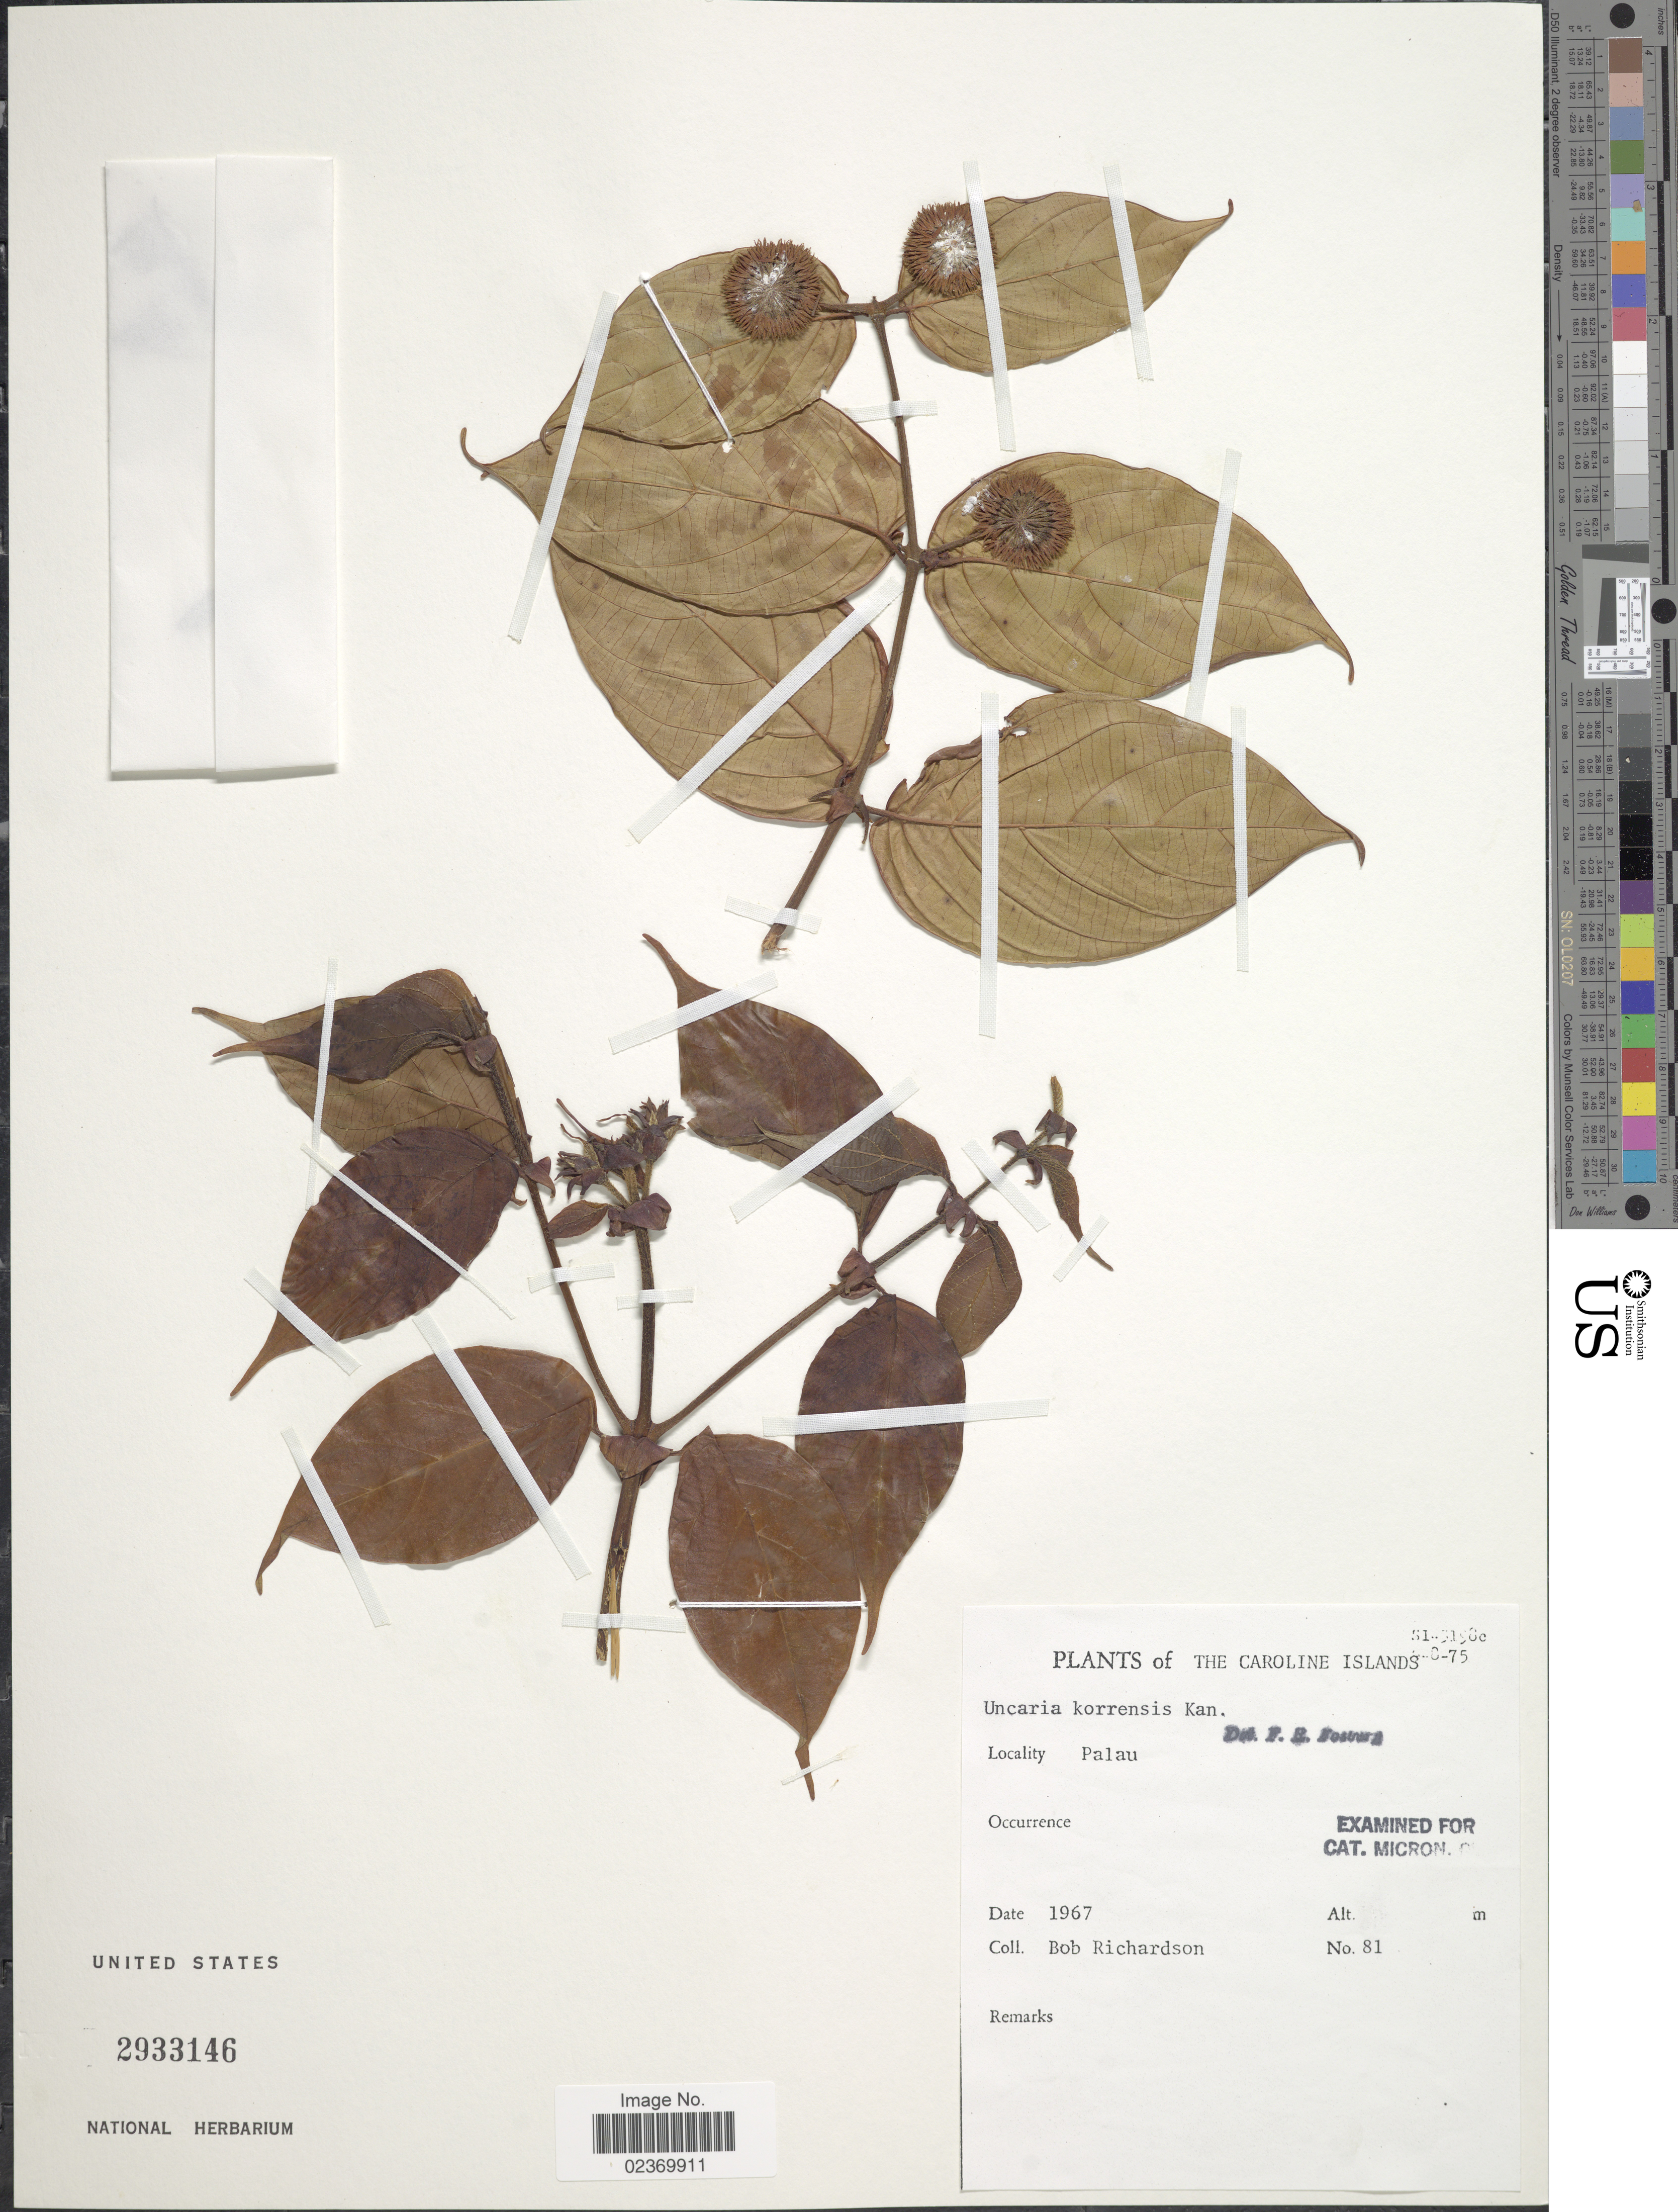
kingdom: Plantae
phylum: Tracheophyta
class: Magnoliopsida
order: Gentianales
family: Rubiaceae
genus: Uncaria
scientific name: Uncaria korrensis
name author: Kaneh.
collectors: B. Richardson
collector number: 81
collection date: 1967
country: Palau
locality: Caroline Islands. Palau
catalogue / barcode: US 2933146